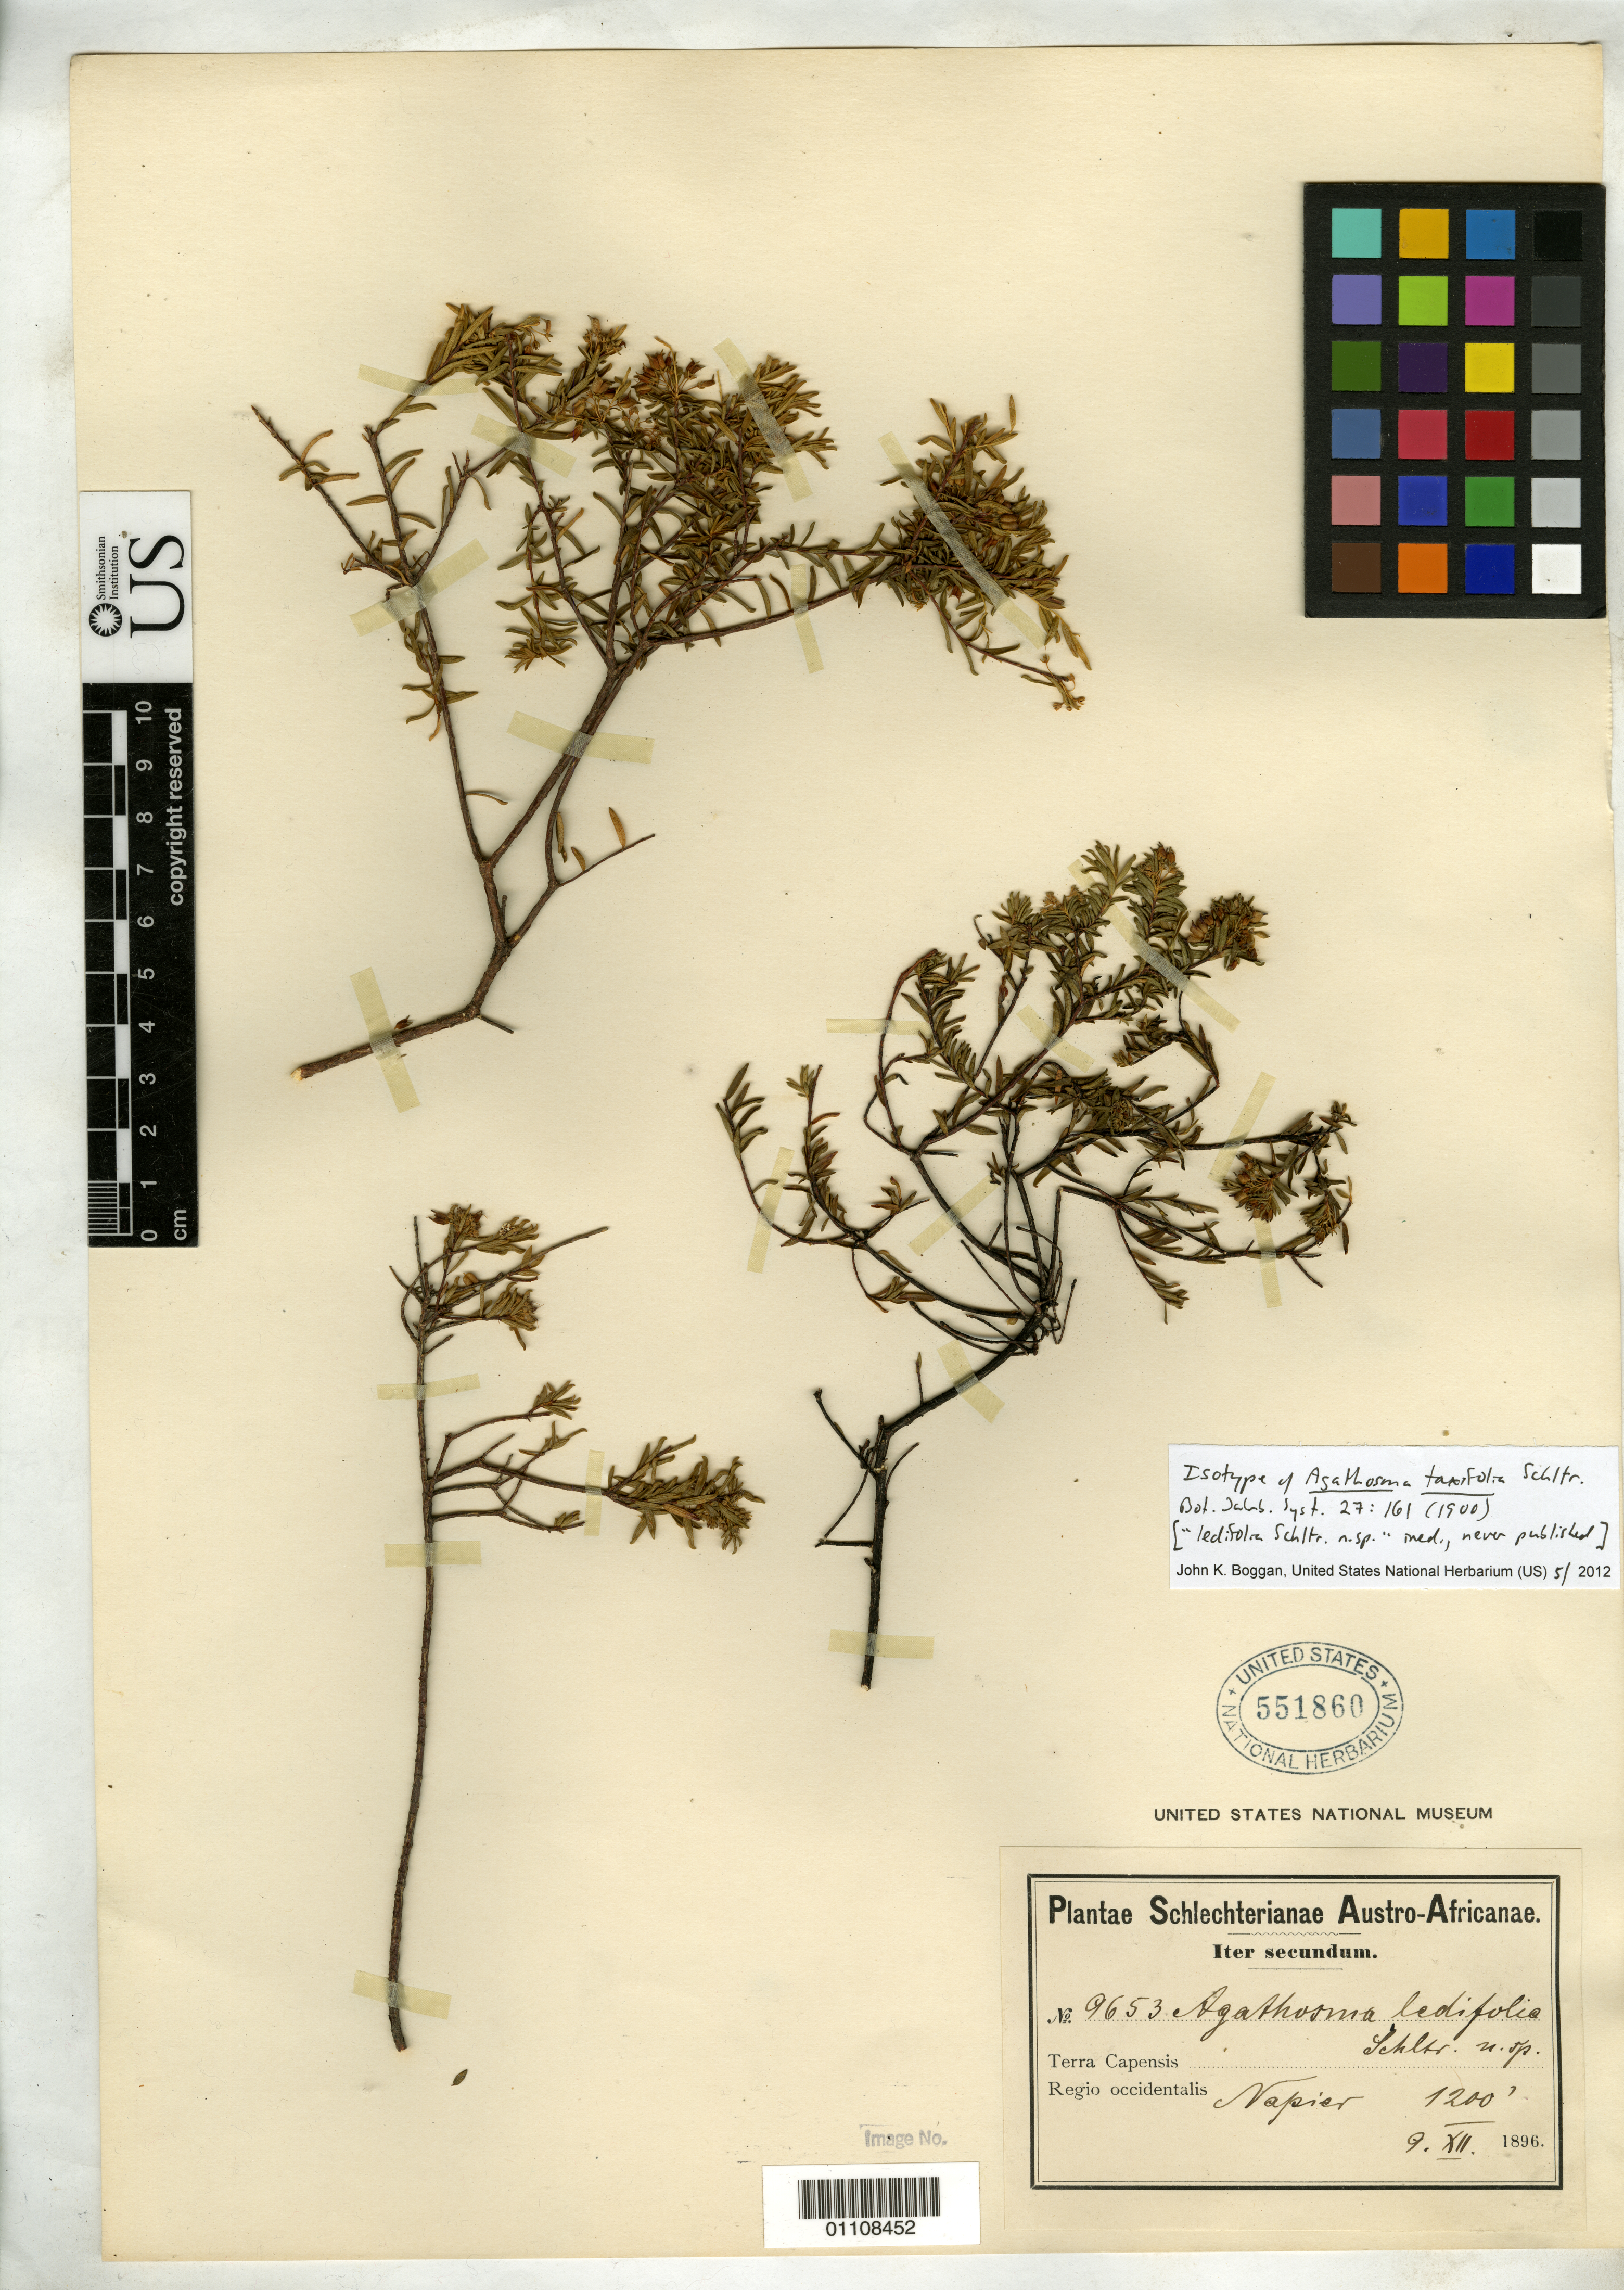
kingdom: Plantae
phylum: Tracheophyta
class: Magnoliopsida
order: Sapindales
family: Rutaceae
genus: Agathosma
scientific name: Agathosma taxifolia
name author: Schltr.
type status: Isotype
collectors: F. R. R. Schlechter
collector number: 9653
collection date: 1896-12-09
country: South Africa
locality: Regio occidentalis Napier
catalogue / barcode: US 551860